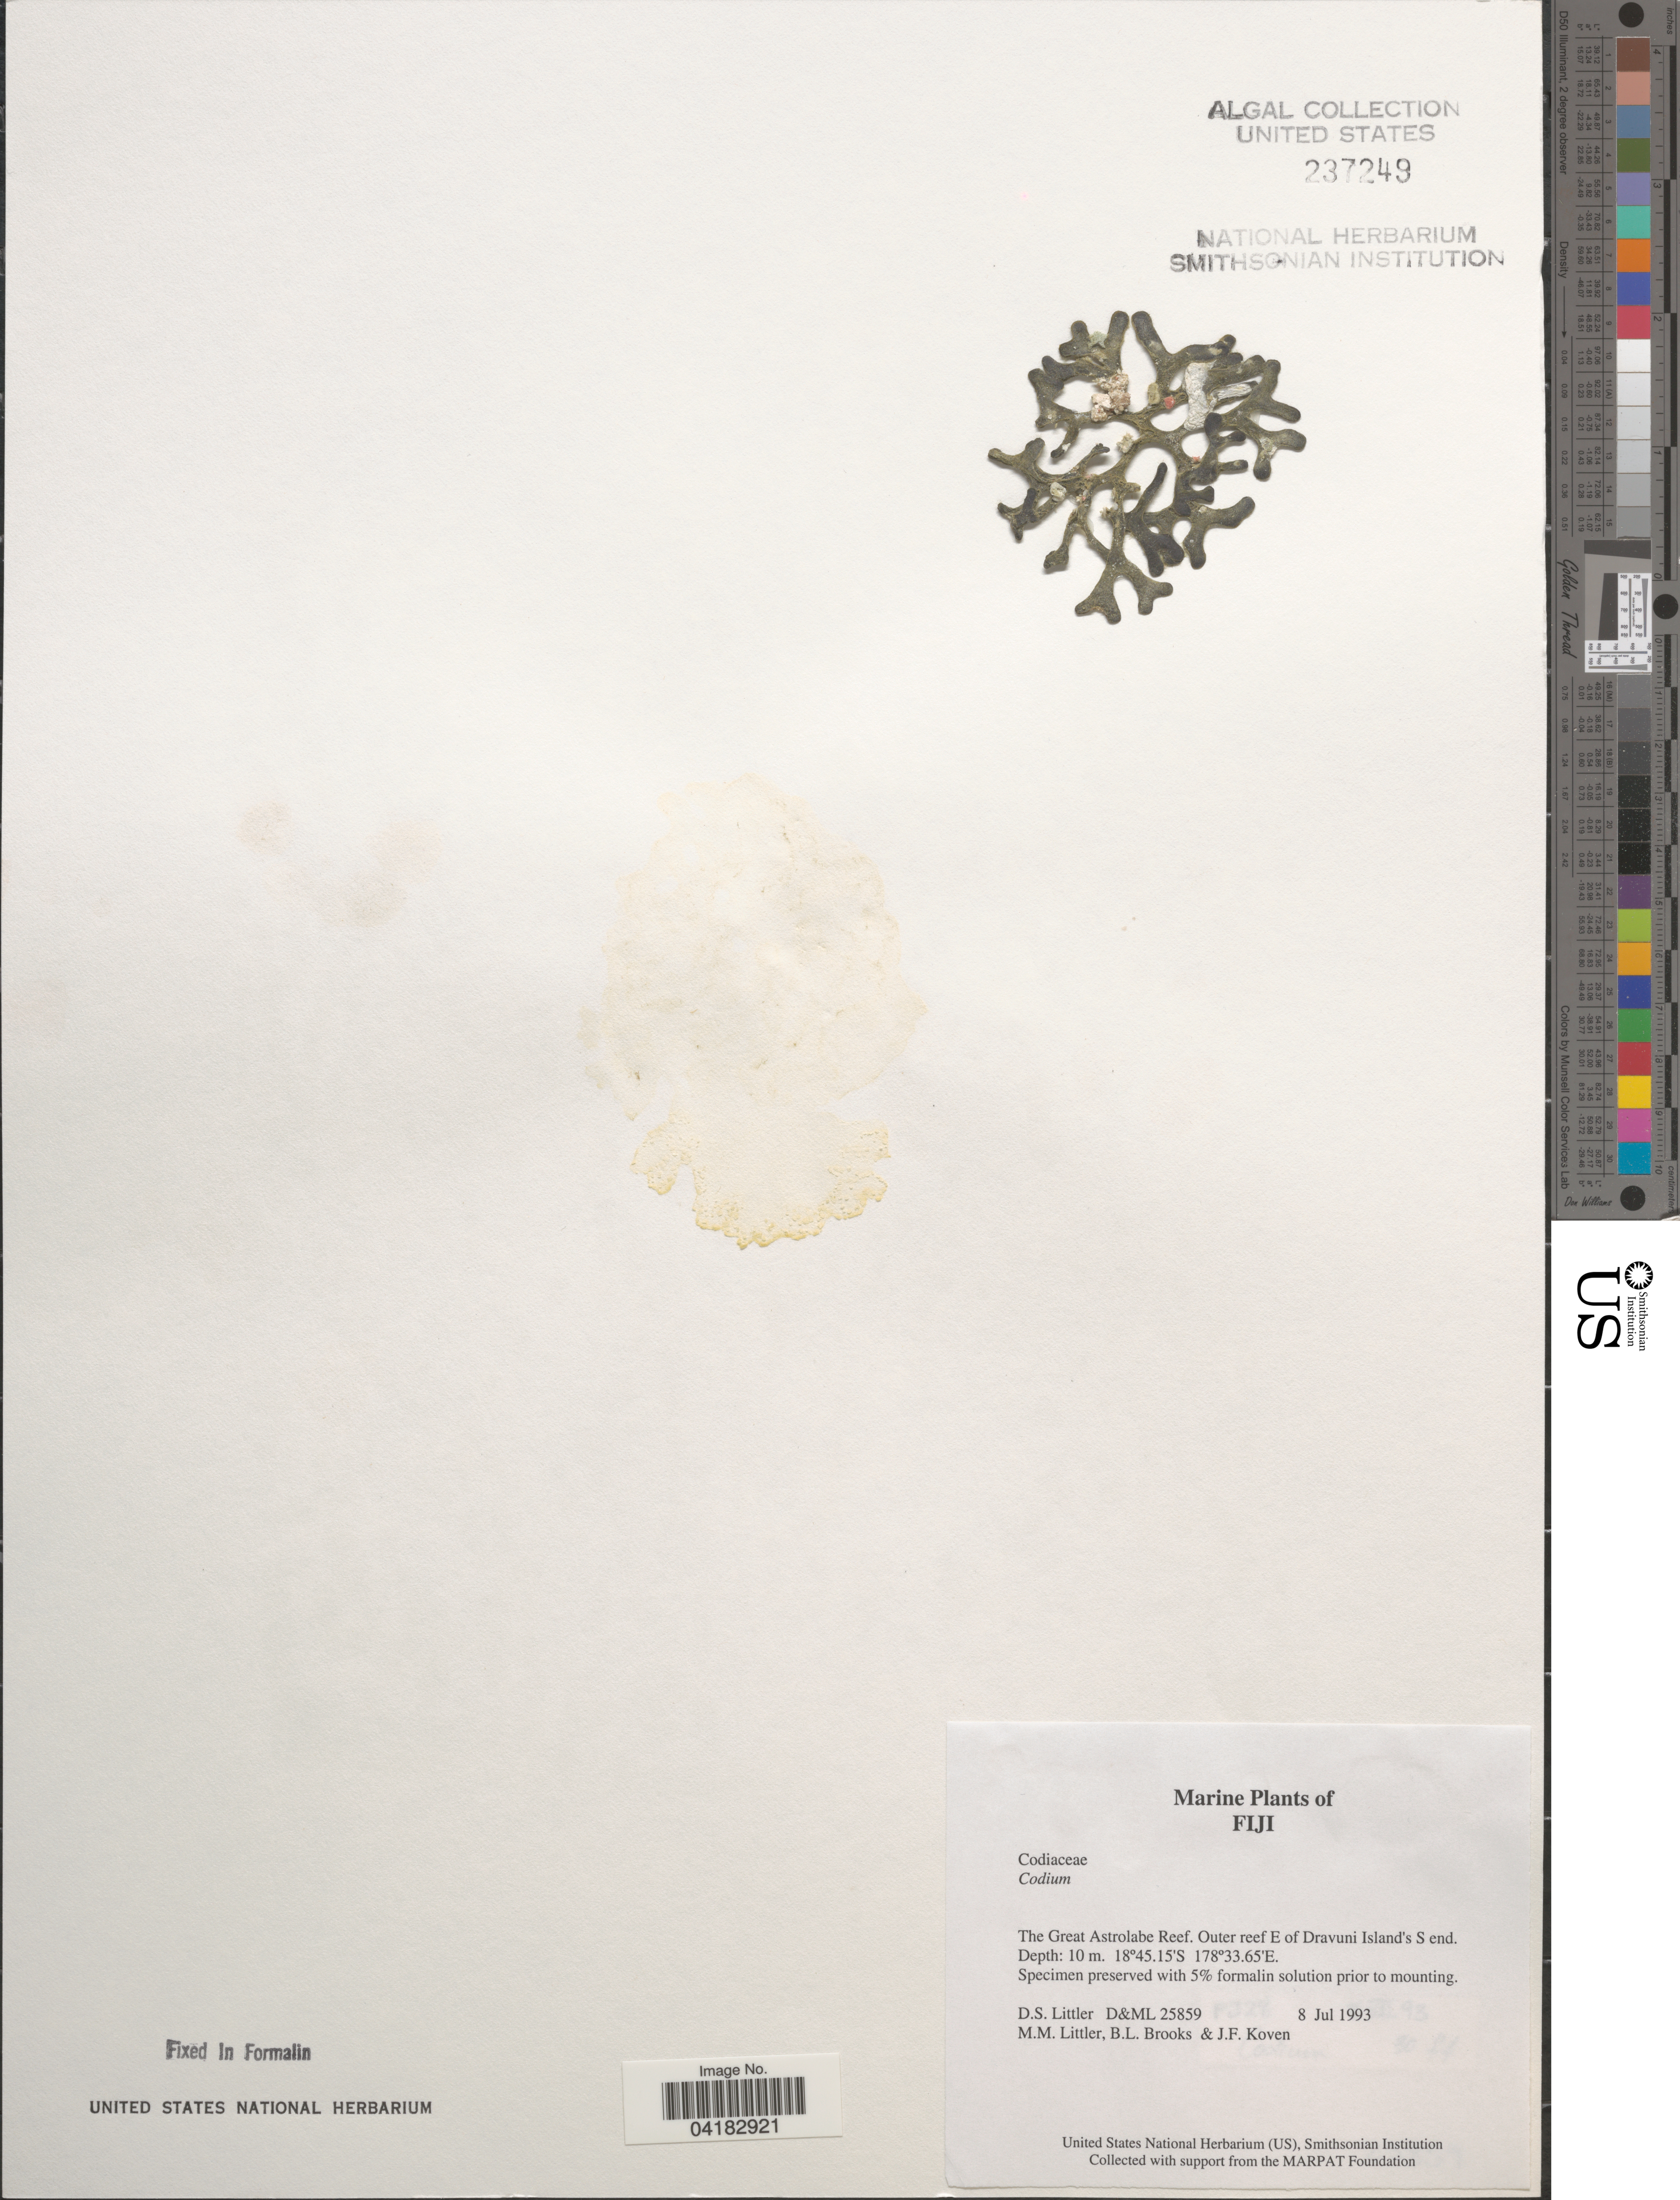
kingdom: Plantae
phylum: Chlorophyta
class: Ulvophyceae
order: Bryopsidales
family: Codiaceae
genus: Codium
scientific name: Codium sp.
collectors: D. S. Littler, B. Brooks & J. Koven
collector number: D&ML25859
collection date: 1993-07-08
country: Fiji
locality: The Great Astrolabe Reef. Outer reef E of Dravuni Island's S end.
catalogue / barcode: US 237249